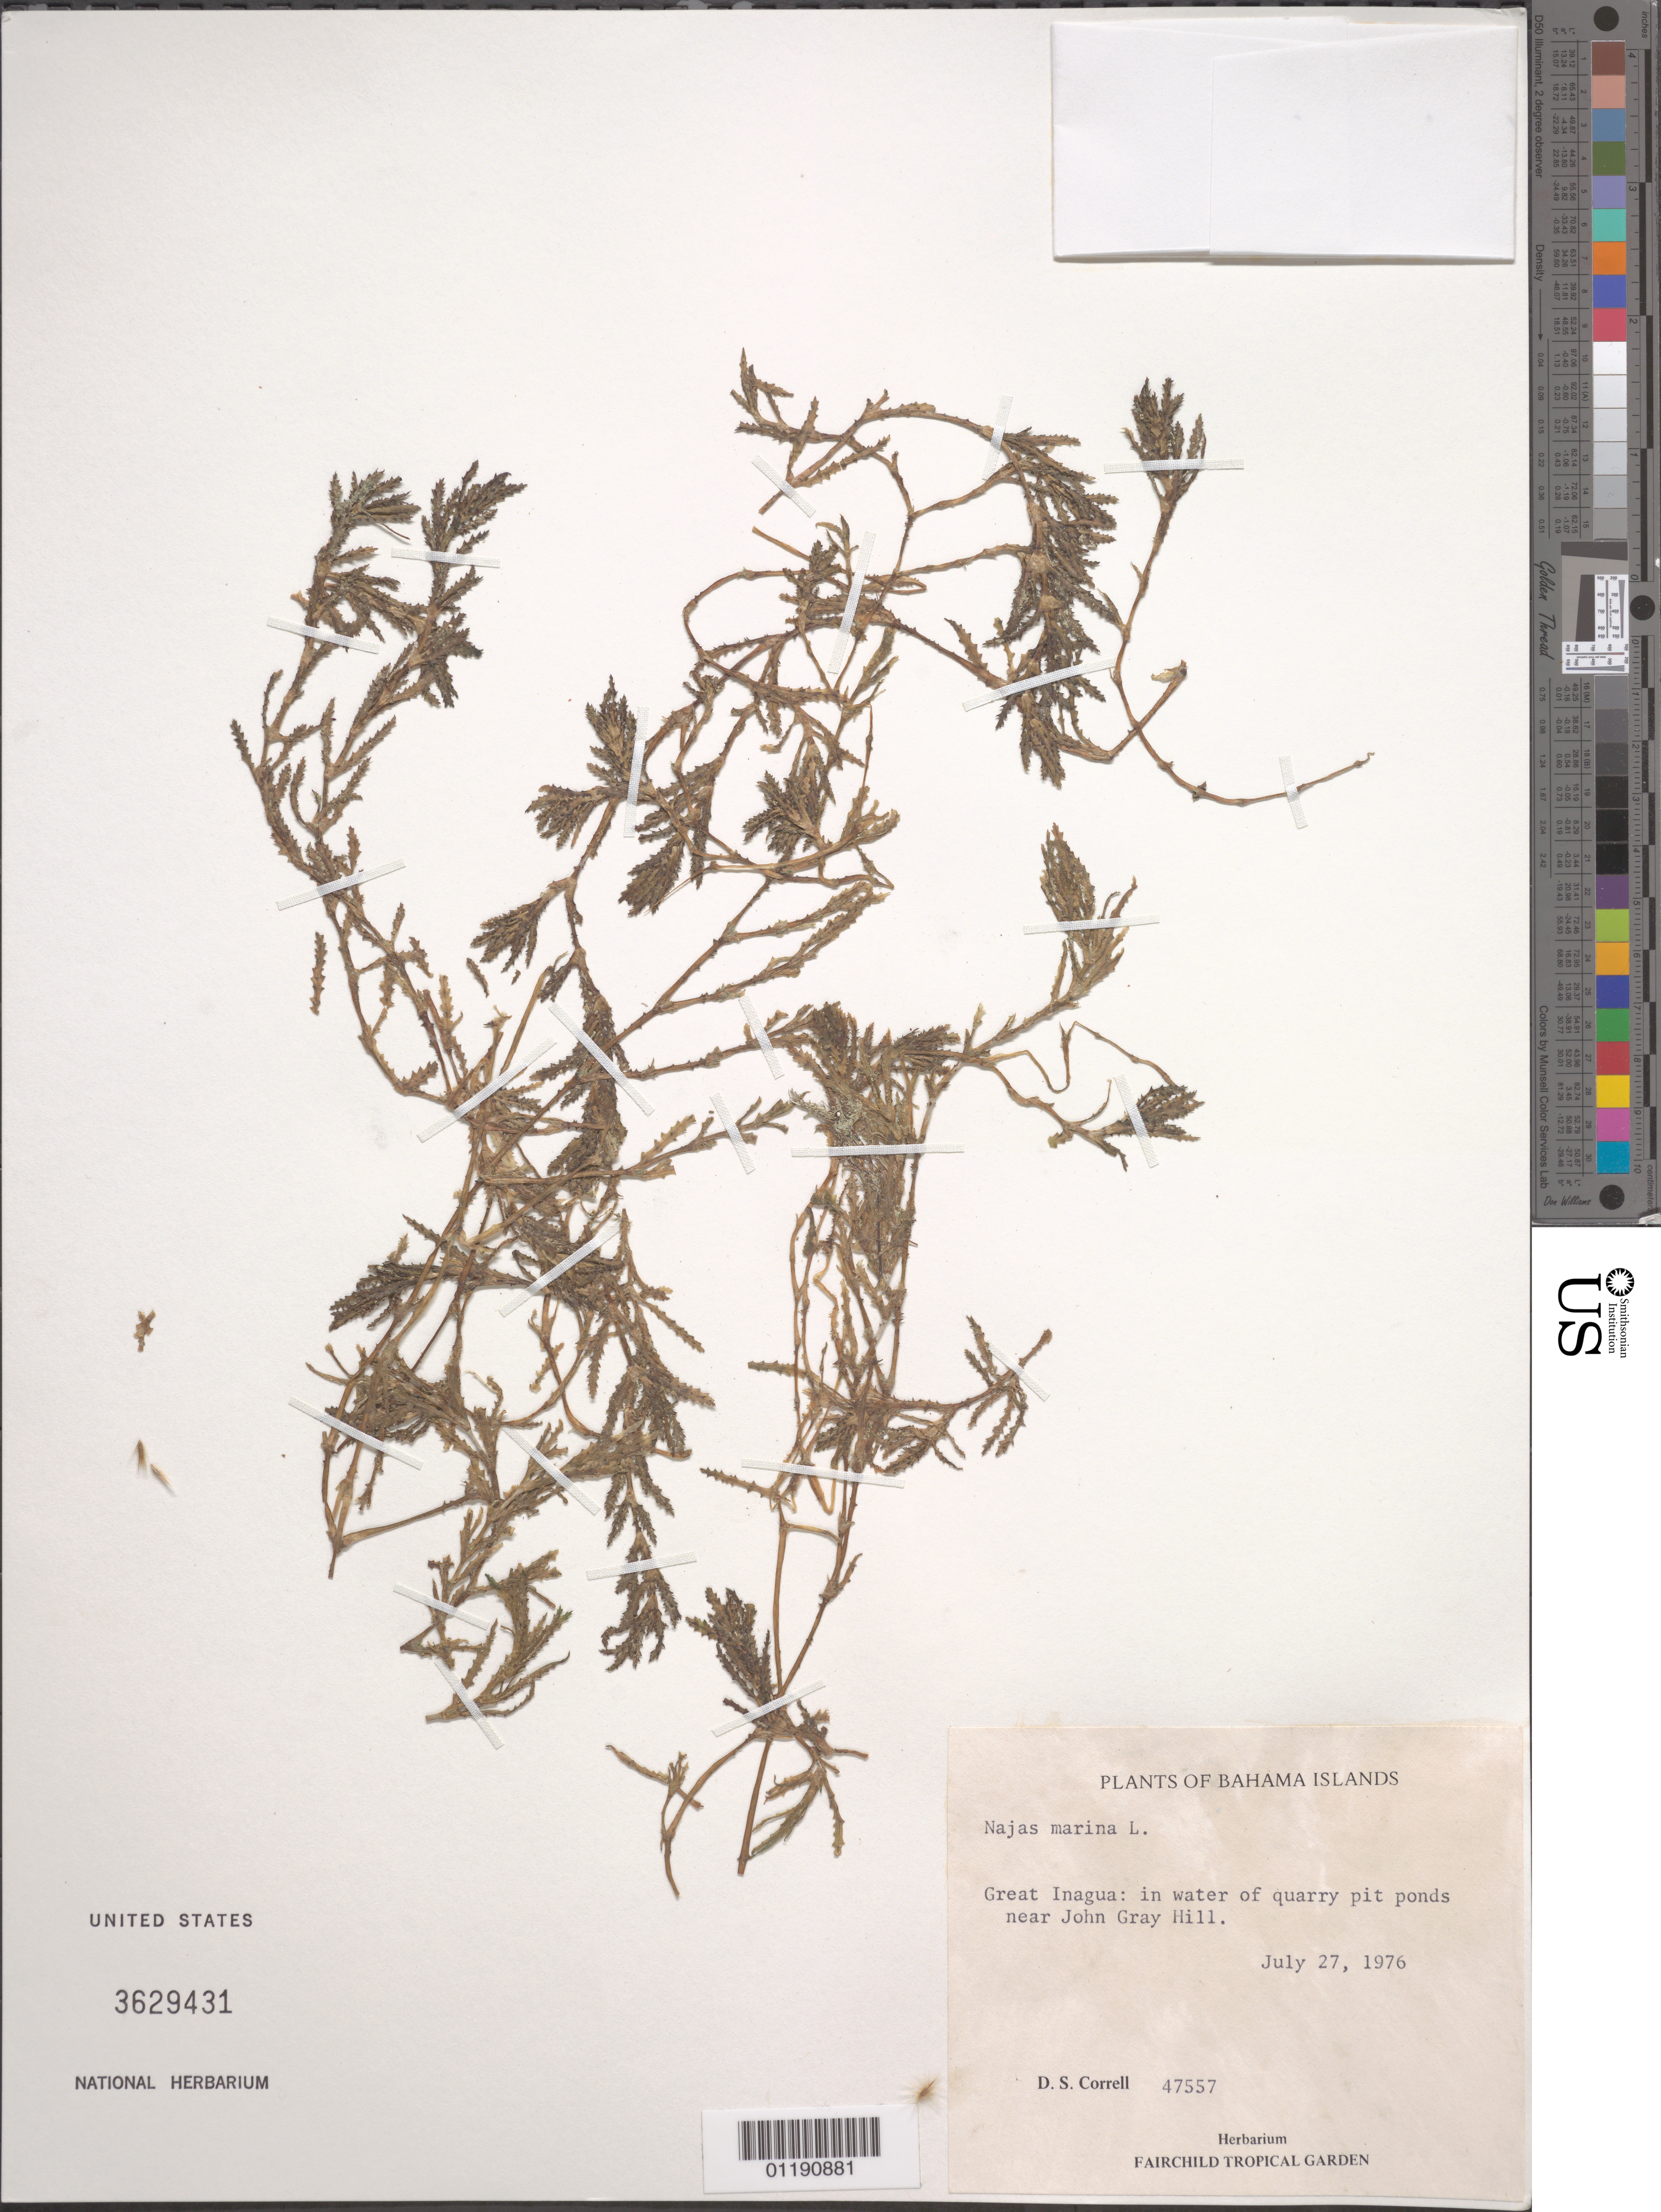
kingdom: Plantae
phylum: Tracheophyta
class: Liliopsida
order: Alismatales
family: Hydrocharitaceae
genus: Najas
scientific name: Najas marina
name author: L.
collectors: D. S. Correll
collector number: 47557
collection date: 1976-07-27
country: Bahamas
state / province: Great Inagua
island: Great Inagua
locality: Great Inagua: in water of quarry pit ponds near John Gray Hill.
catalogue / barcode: US 3629431